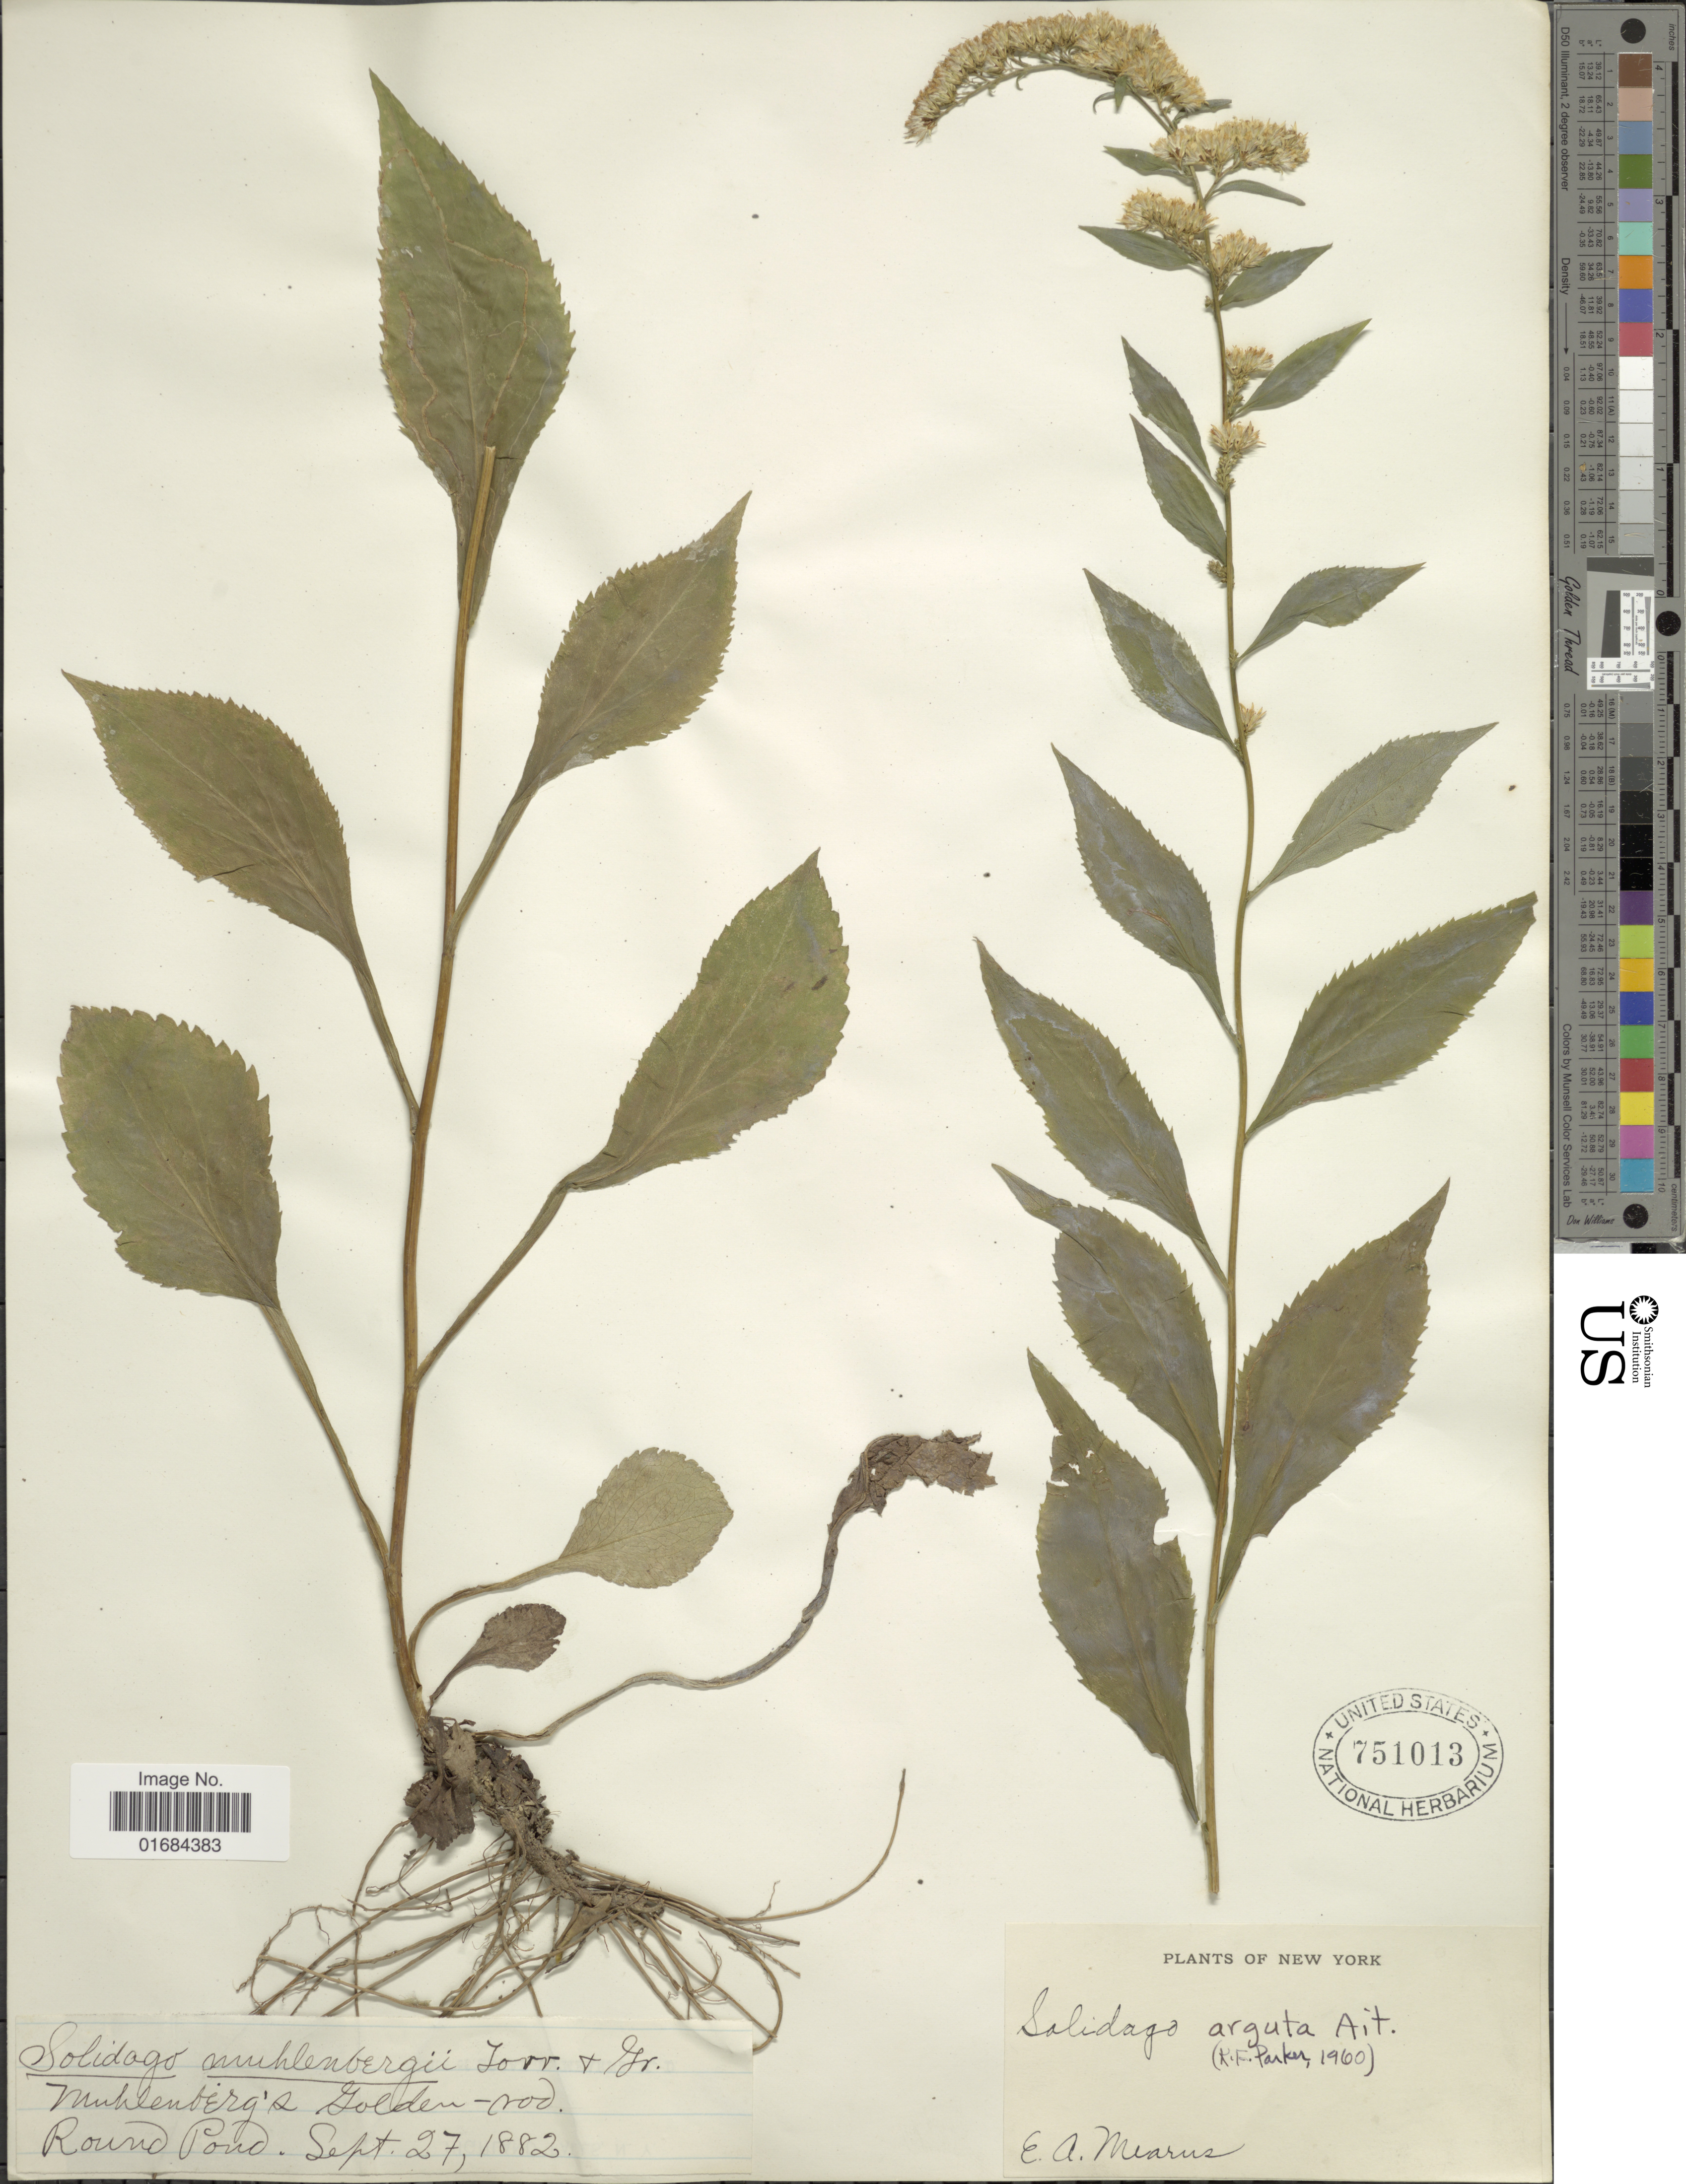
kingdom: Plantae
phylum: Tracheophyta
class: Magnoliopsida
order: Asterales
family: Asteraceae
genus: Solidago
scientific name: Solidago arguta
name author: Aiton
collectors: E. A. Mearns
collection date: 1882-09-27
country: United States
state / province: New York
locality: Muhlenberg's Golden - rod, Round Pond.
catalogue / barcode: US 751013